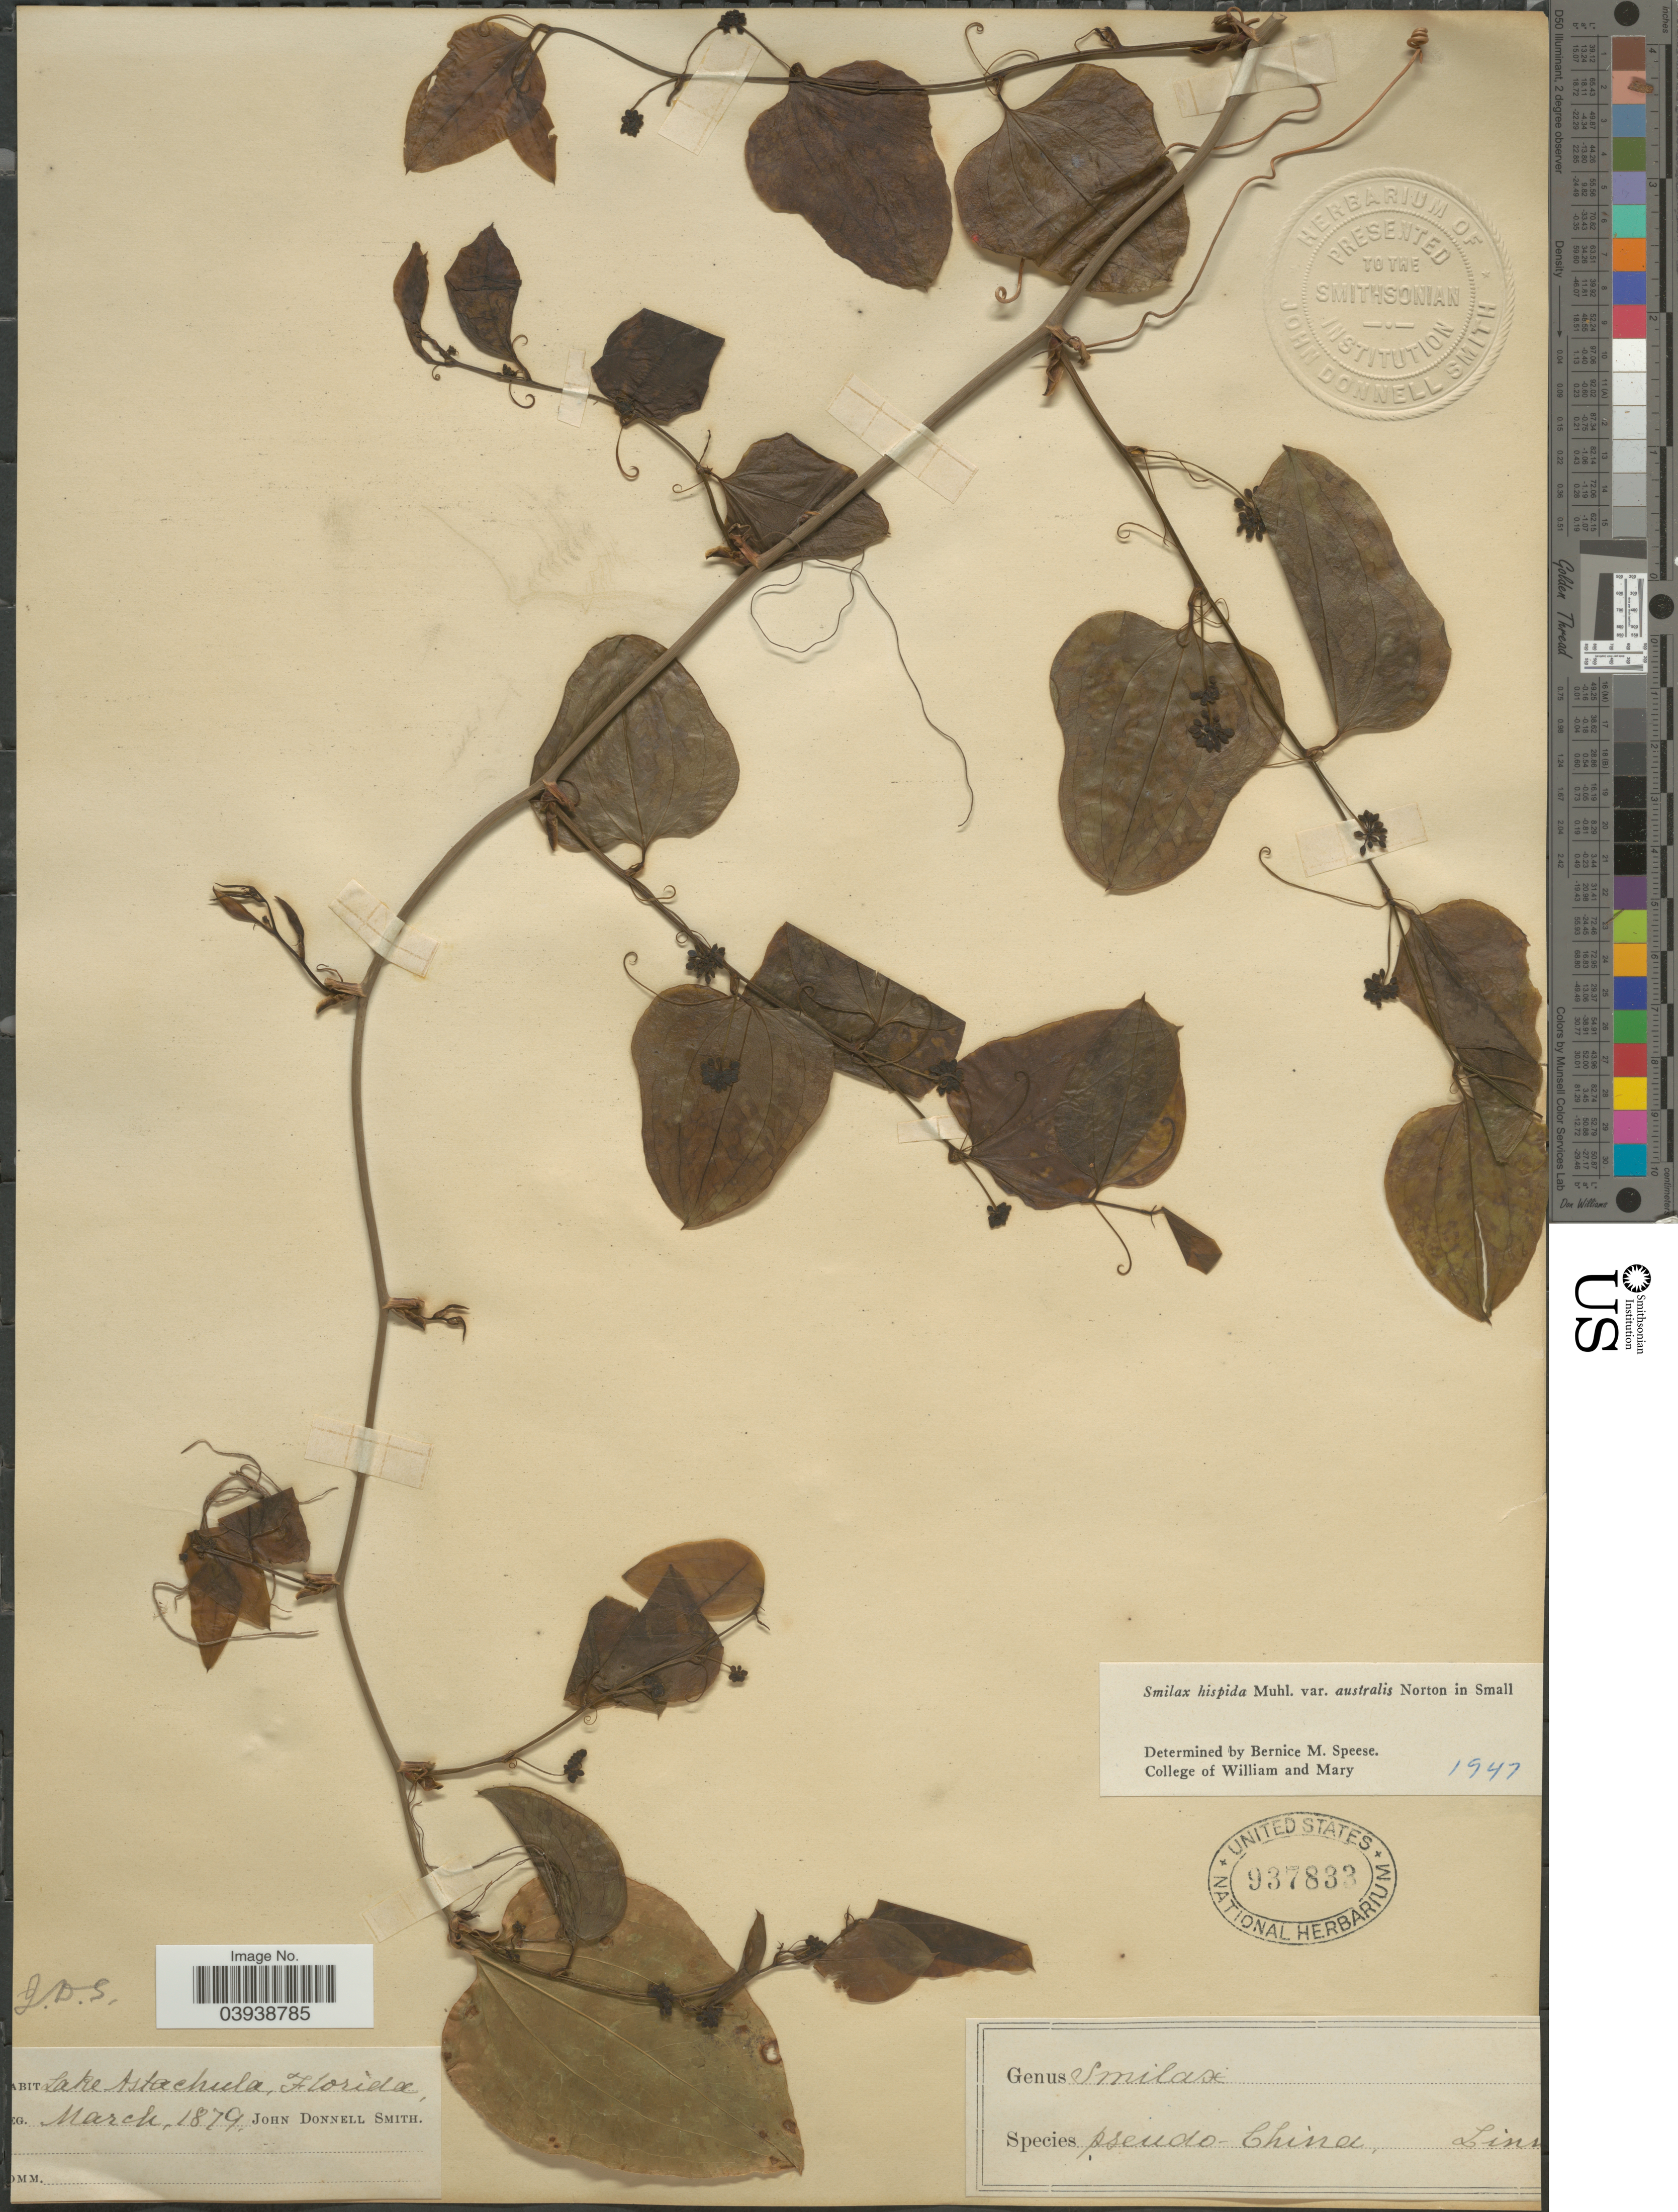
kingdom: Plantae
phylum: Tracheophyta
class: Liliopsida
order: Liliales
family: Smilacaceae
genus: Smilax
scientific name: Smilax hispida var. australis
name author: Small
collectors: J. Donnell Smith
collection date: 1879-03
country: United States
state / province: Florida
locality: Lake Astachula.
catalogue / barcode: US 937833